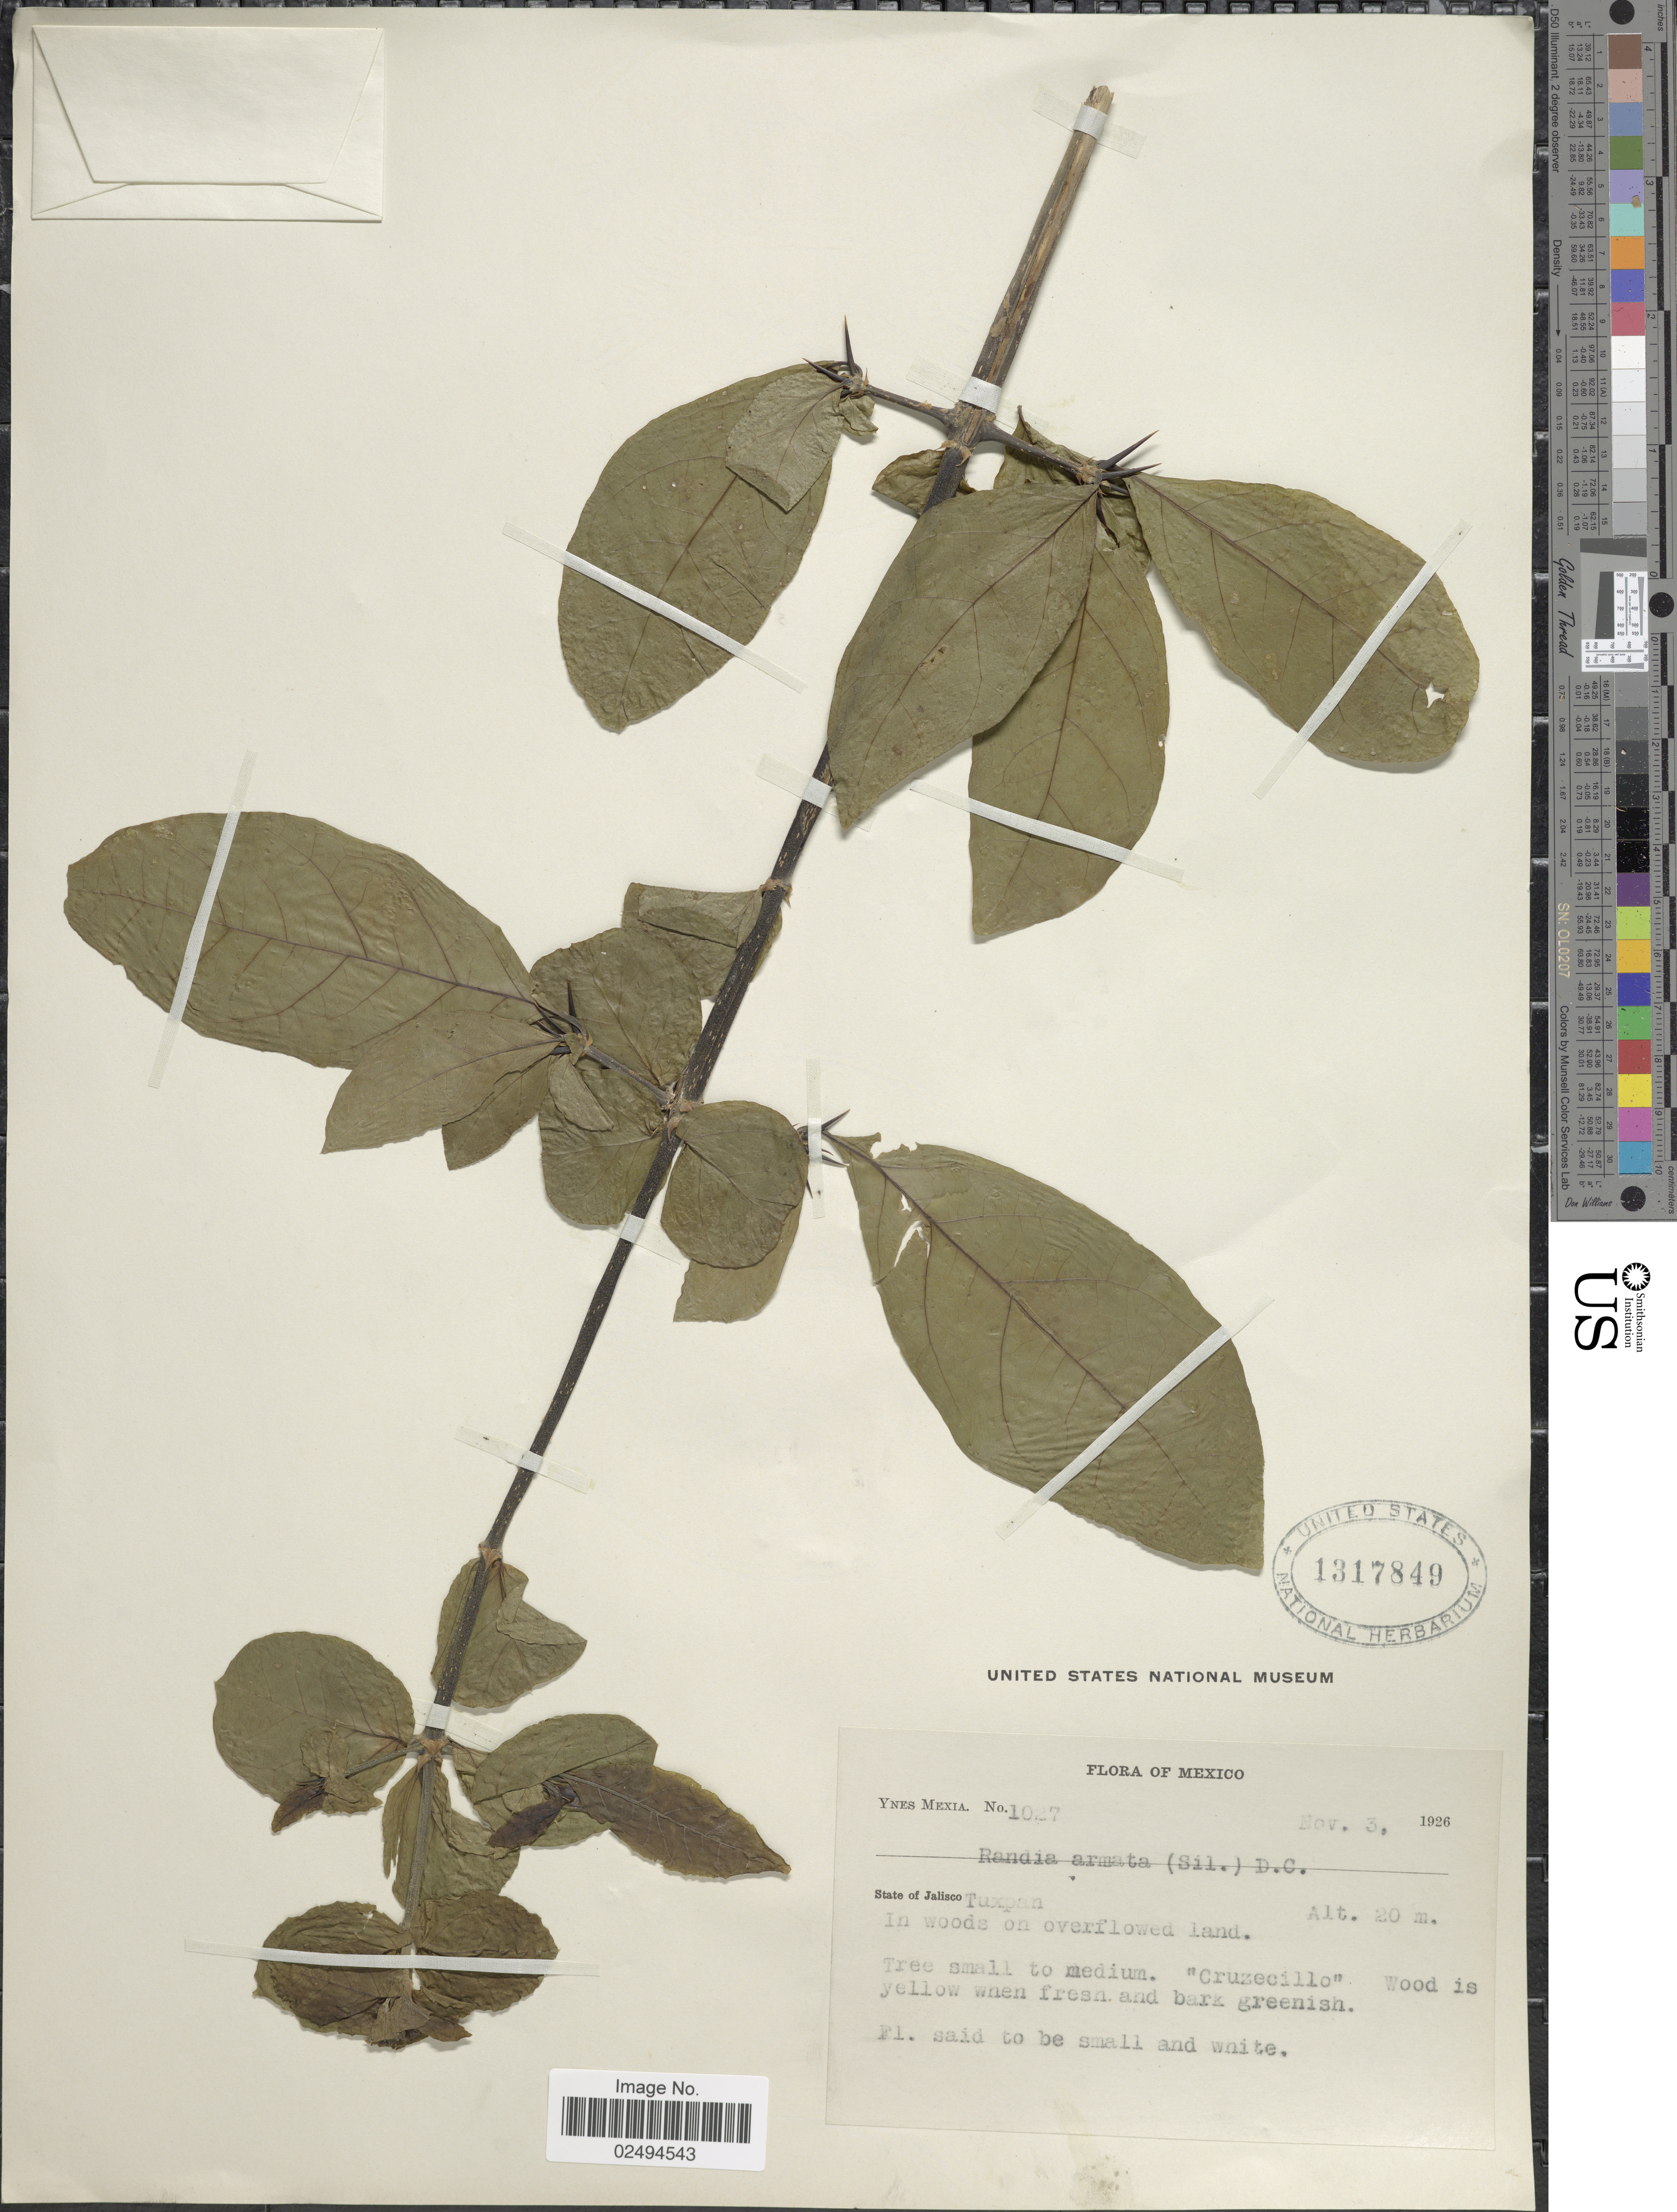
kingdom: Plantae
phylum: Tracheophyta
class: Magnoliopsida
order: Gentianales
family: Rubiaceae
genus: Randia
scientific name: Randia armata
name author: (Sw.) DC.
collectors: Y. Mexia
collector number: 1027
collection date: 1926-11-03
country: Mexico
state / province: Jalisco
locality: Tuxpan. In woods on overflowed land.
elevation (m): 20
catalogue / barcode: US 1317849